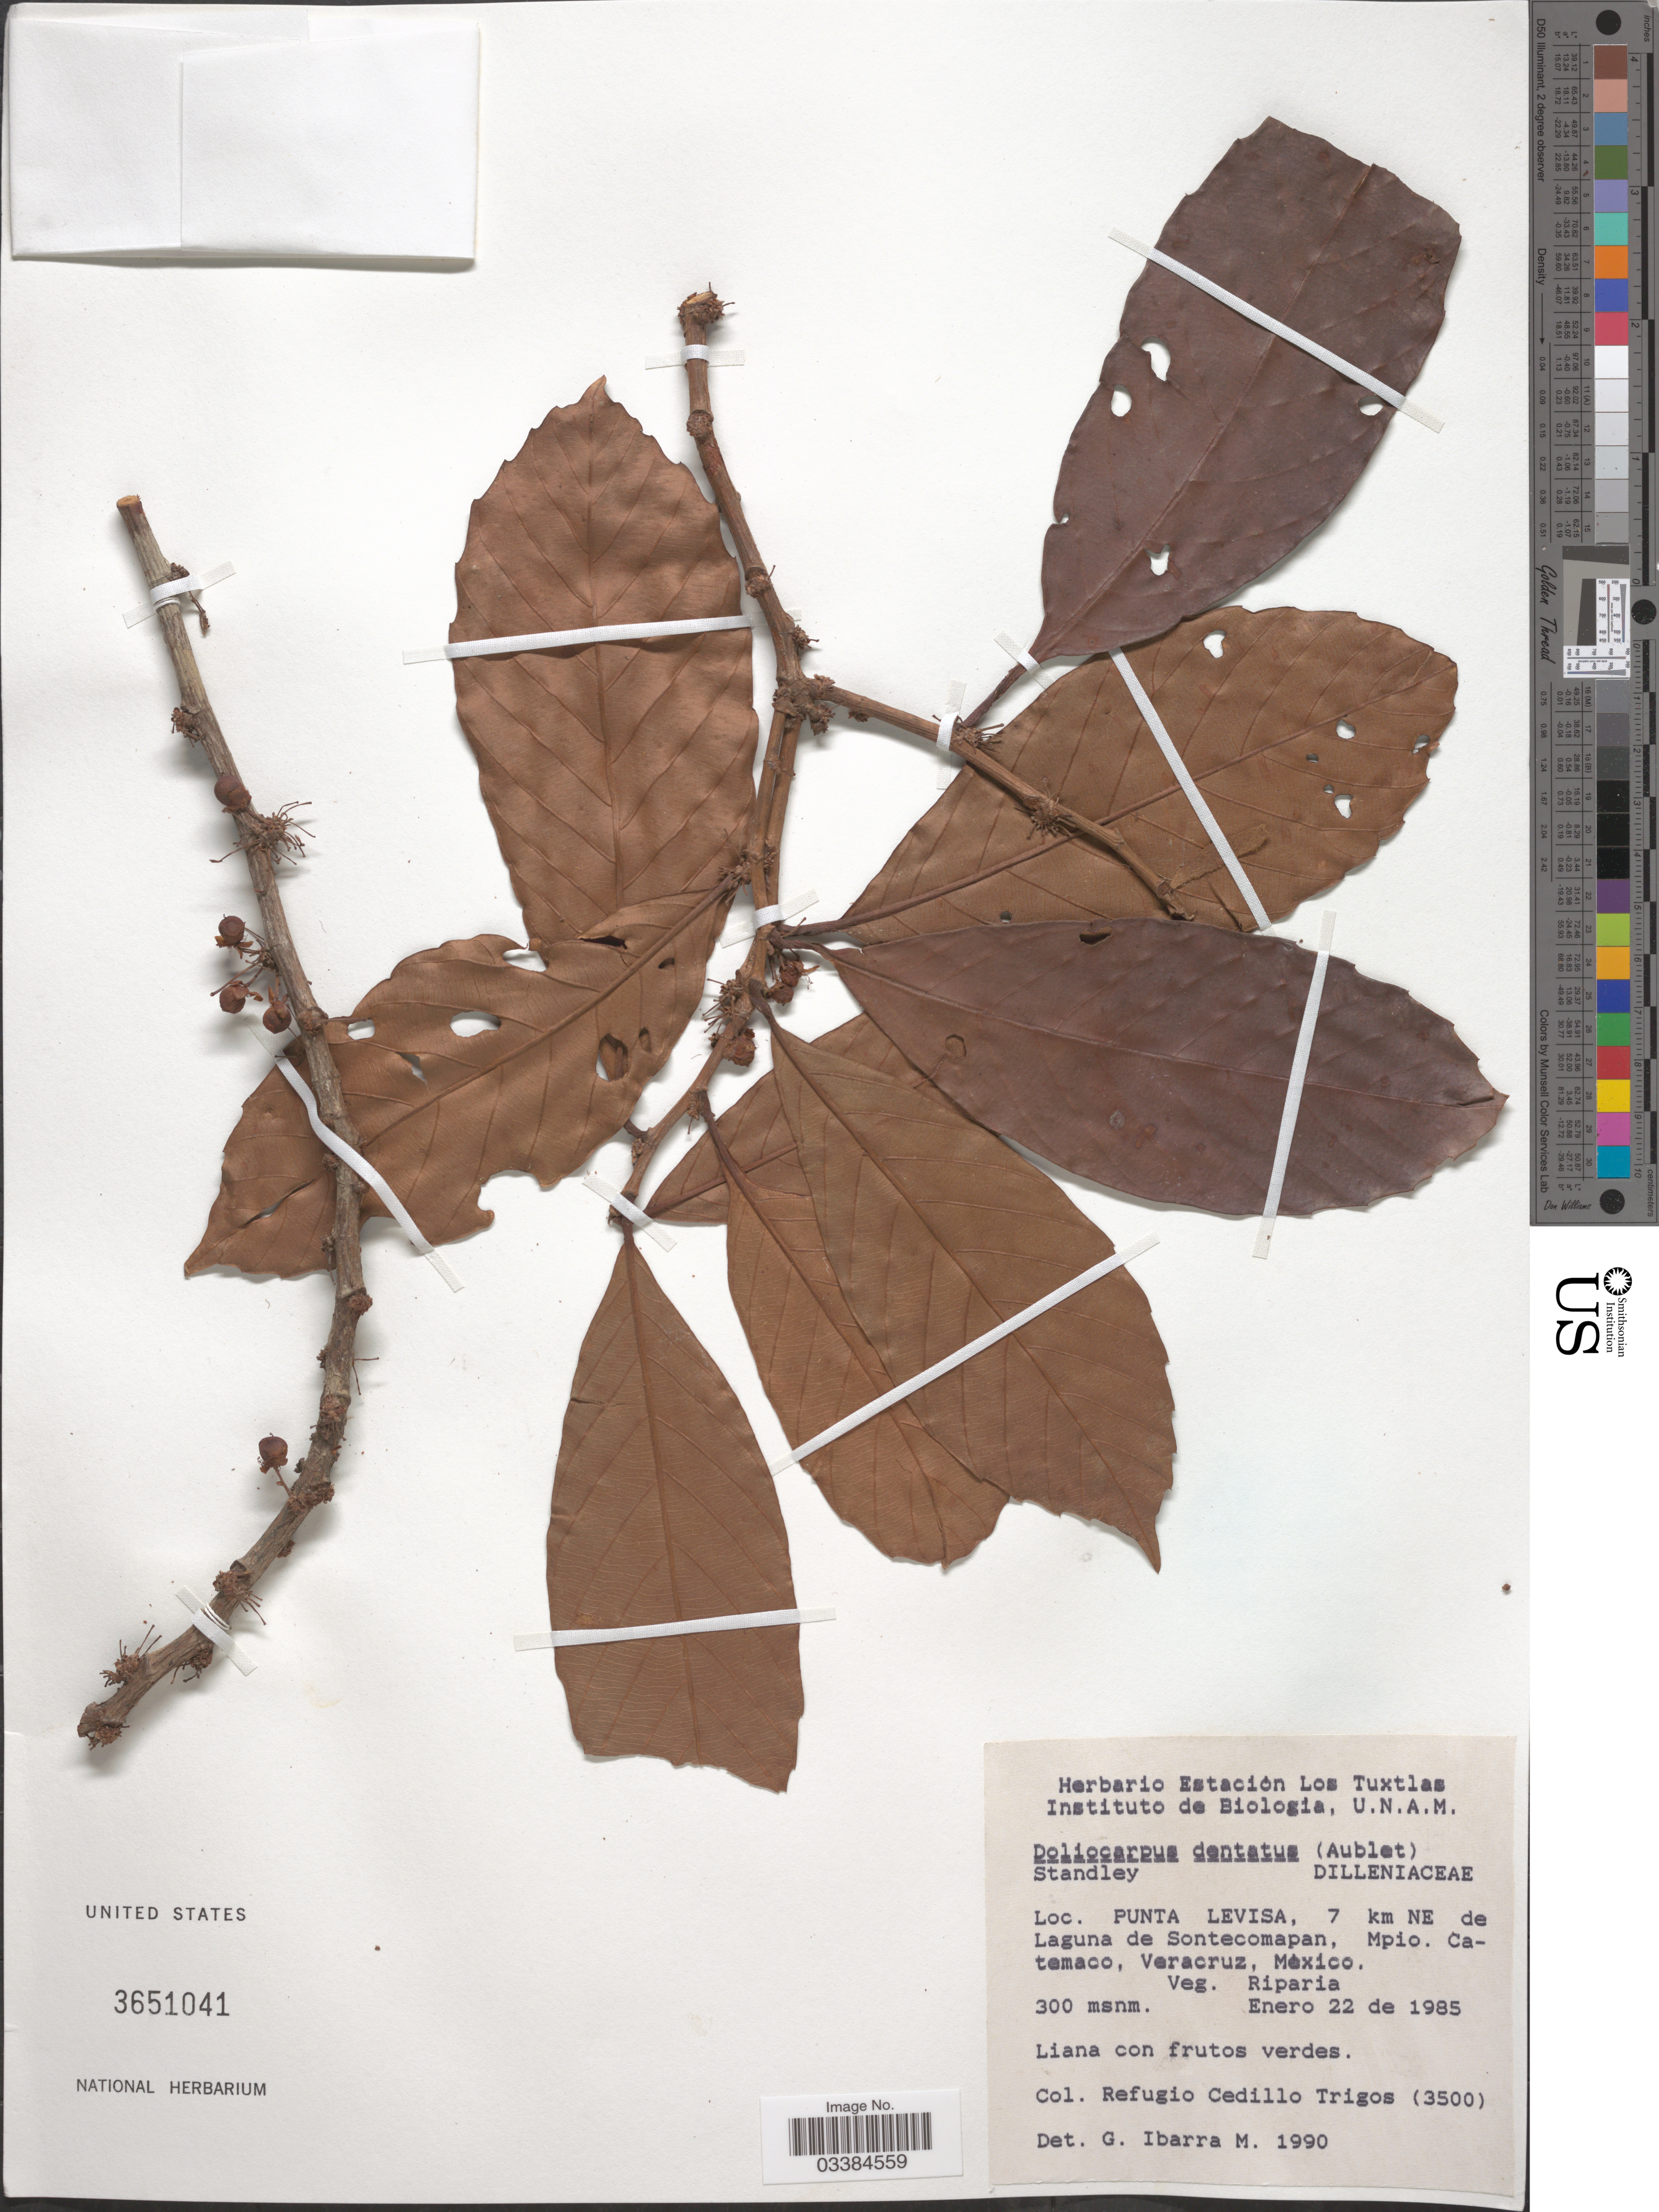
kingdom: Plantae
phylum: Tracheophyta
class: Magnoliopsida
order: Dilleniales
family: Dilleniaceae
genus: Doliocarpus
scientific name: Doliocarpus dentatus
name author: (Aubl.) Standl.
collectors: R. CedilloT.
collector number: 3500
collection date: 1985-01-22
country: Mexico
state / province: Veracruz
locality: Punta Levisa, 7 km NE de Laguna de Sontecomapan, Mpio. Catemaco, Veracruz.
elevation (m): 300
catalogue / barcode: US 3651041